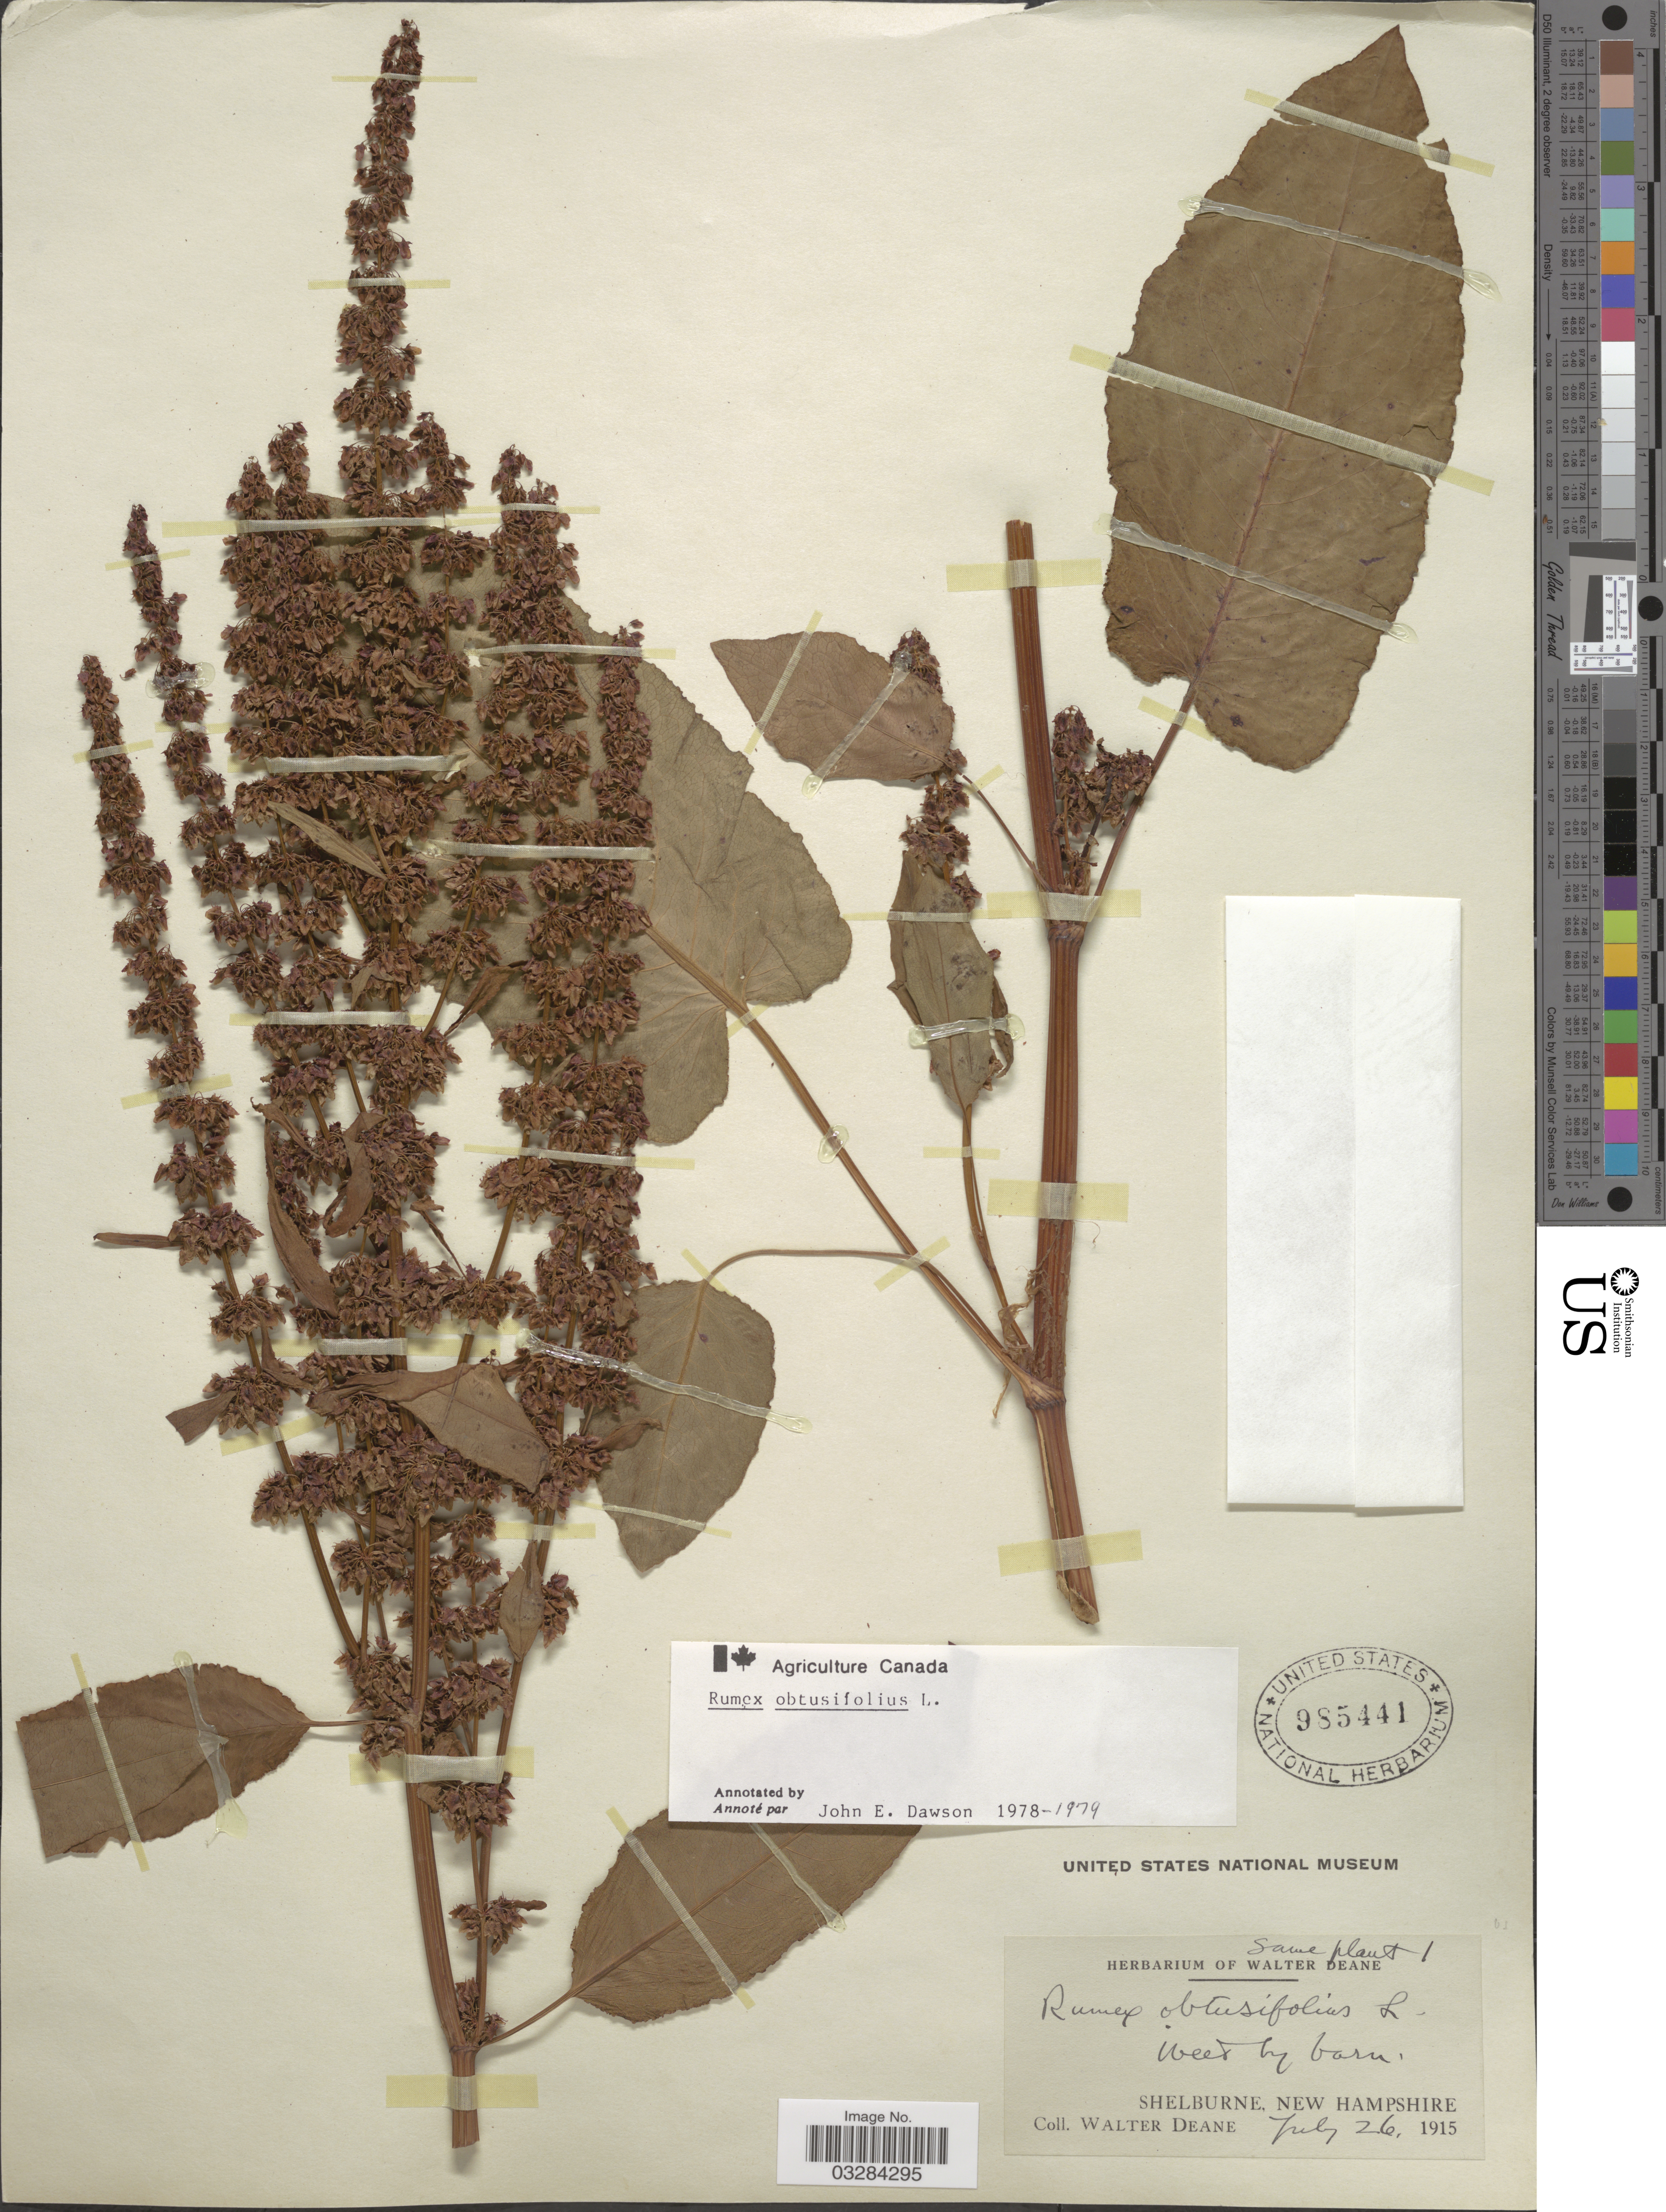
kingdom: Plantae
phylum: Tracheophyta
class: Magnoliopsida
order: Caryophyllales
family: Polygonaceae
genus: Rumex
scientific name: Rumex obtusifolius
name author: L.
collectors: W. Deane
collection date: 1915-07-26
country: United States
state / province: New Hampshire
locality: Shelburne.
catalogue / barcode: US 985441